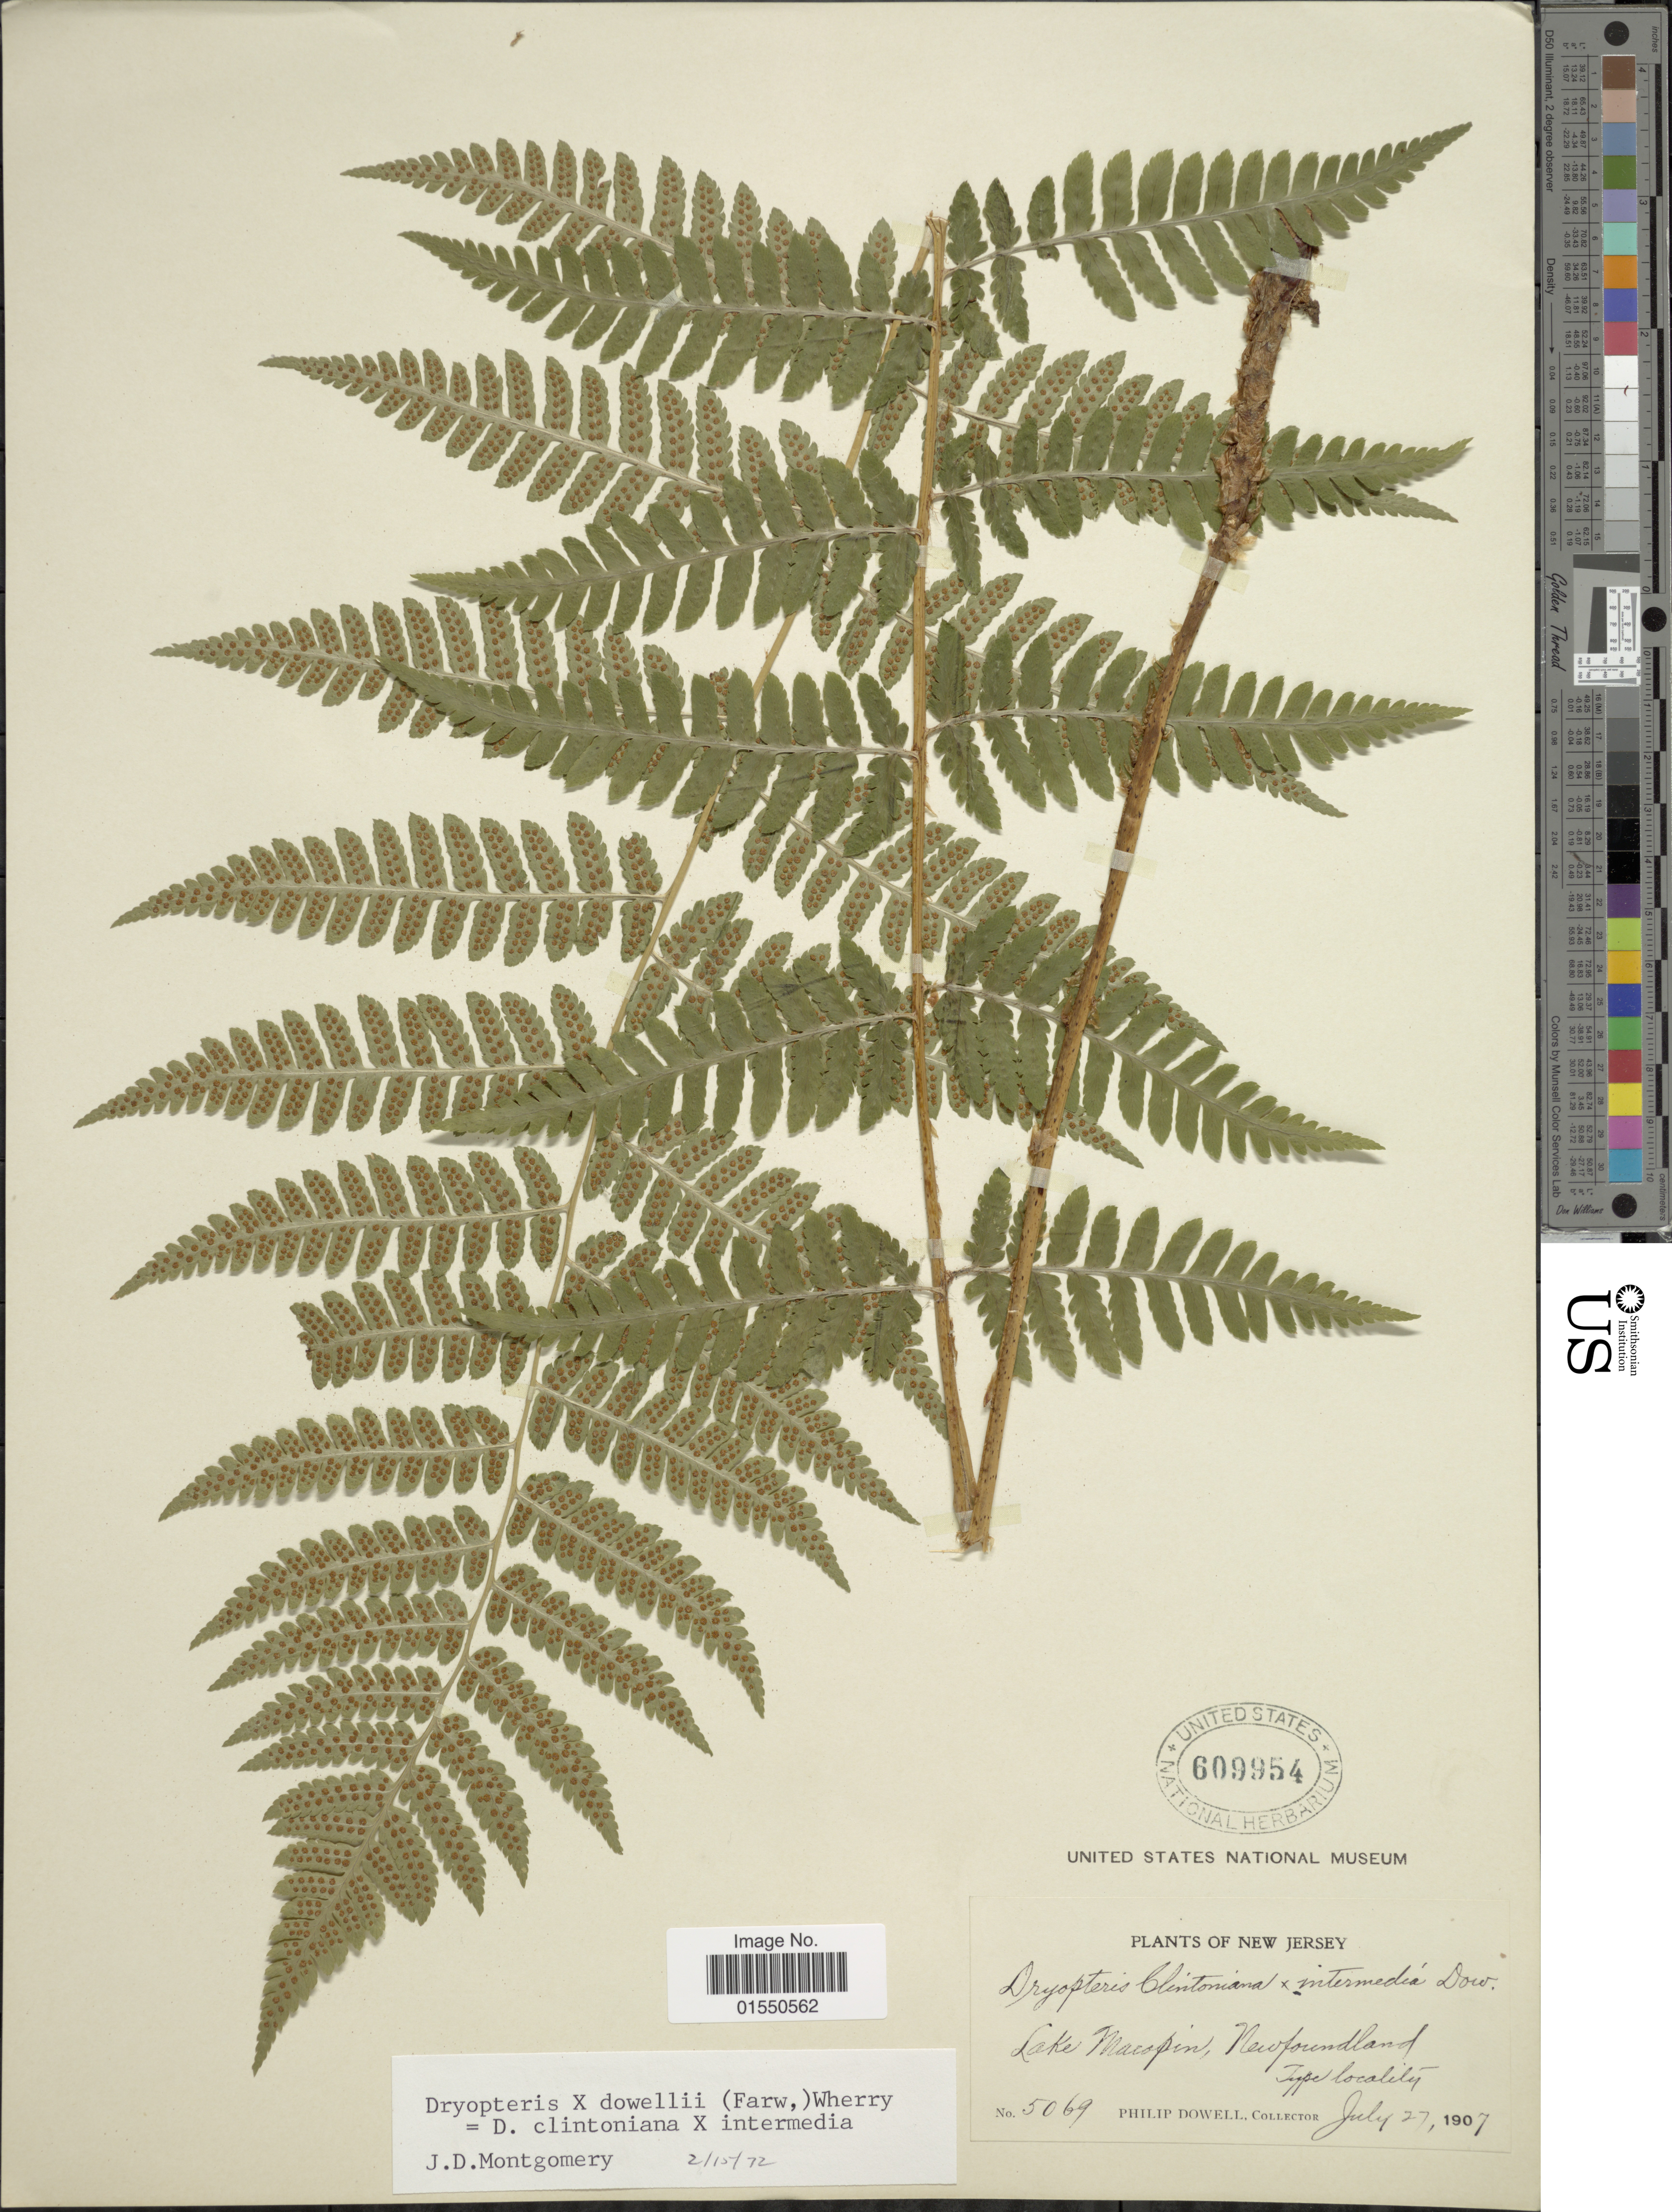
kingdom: Plantae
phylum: Tracheophyta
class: Polypodiopsida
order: Polypodiales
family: Dryopteridaceae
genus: Dryopteris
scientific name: Dryopteris x dowellii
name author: (Farw.) Wherry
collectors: P. Dowell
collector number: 5069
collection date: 1907-07-27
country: United States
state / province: New Jersey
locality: Lake Macopin, Newfoundland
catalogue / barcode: US 609954